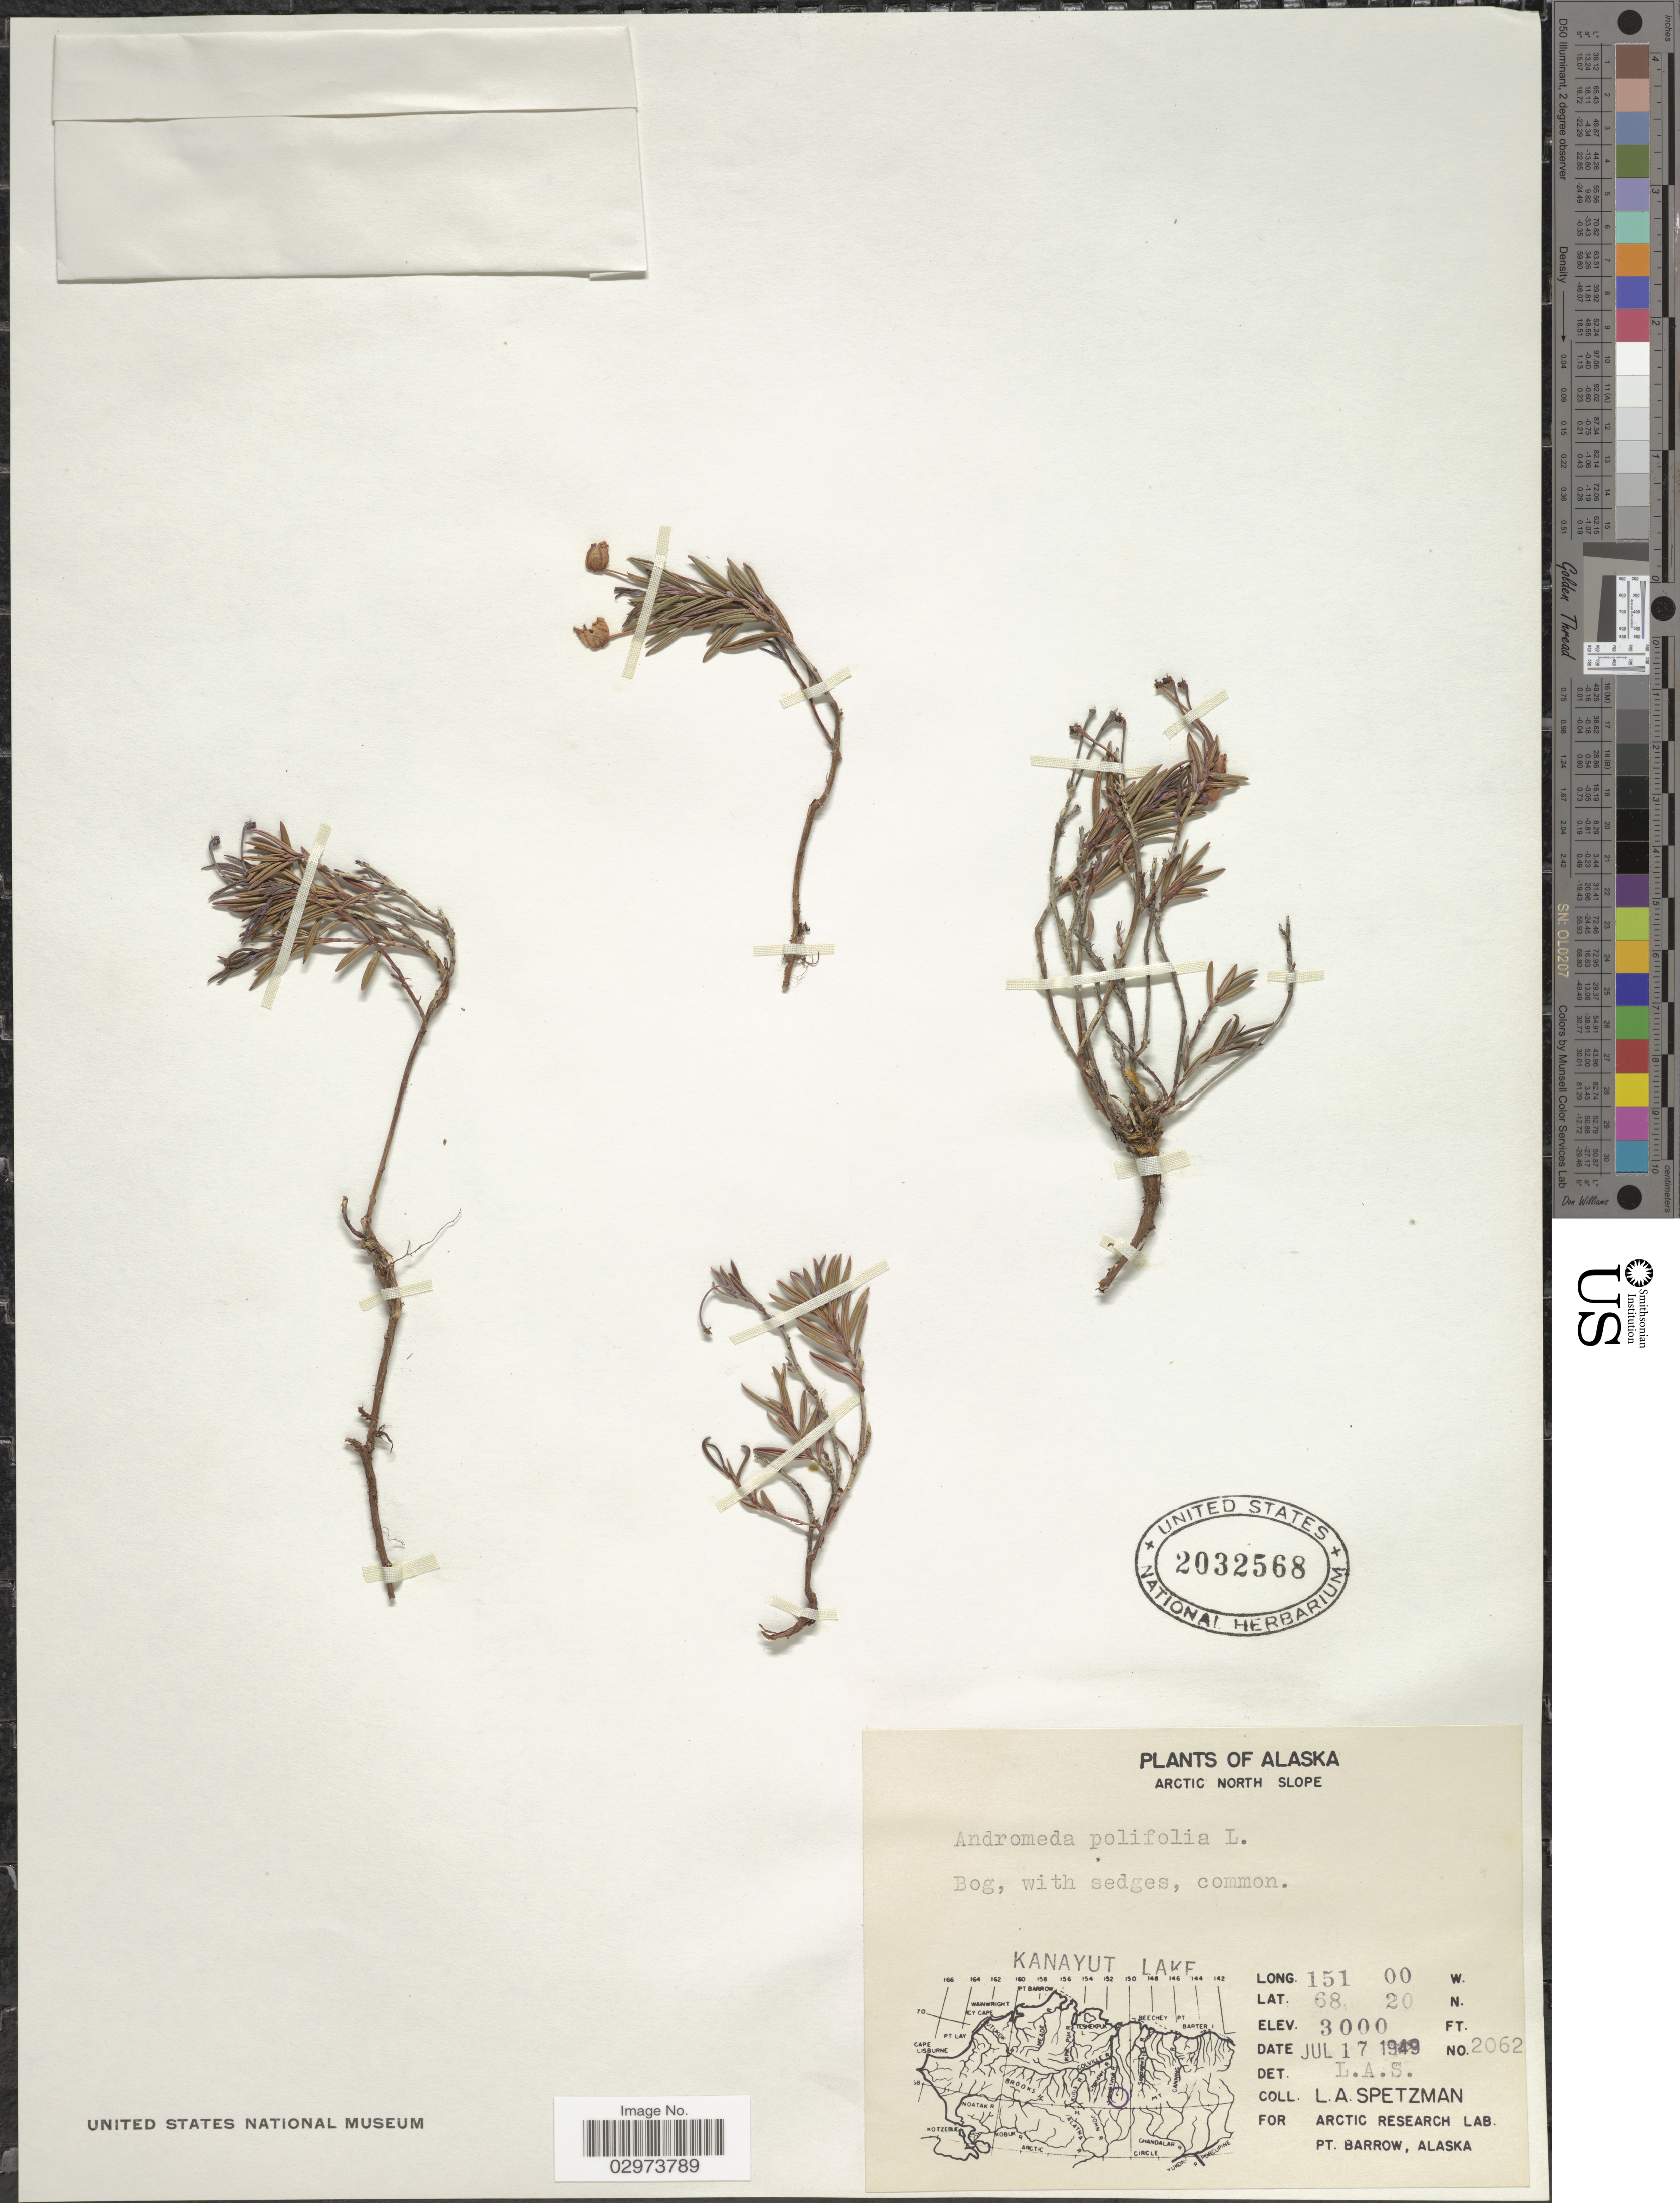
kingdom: Plantae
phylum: Tracheophyta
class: Magnoliopsida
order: Ericales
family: Ericaceae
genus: Andromeda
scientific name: Andromeda polifolia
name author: L.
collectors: L. Spetzman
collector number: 2062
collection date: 1949-07-17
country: United States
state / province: Alaska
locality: Arctic North Slope. Kanayut Lake.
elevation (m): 914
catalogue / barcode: US 2032568